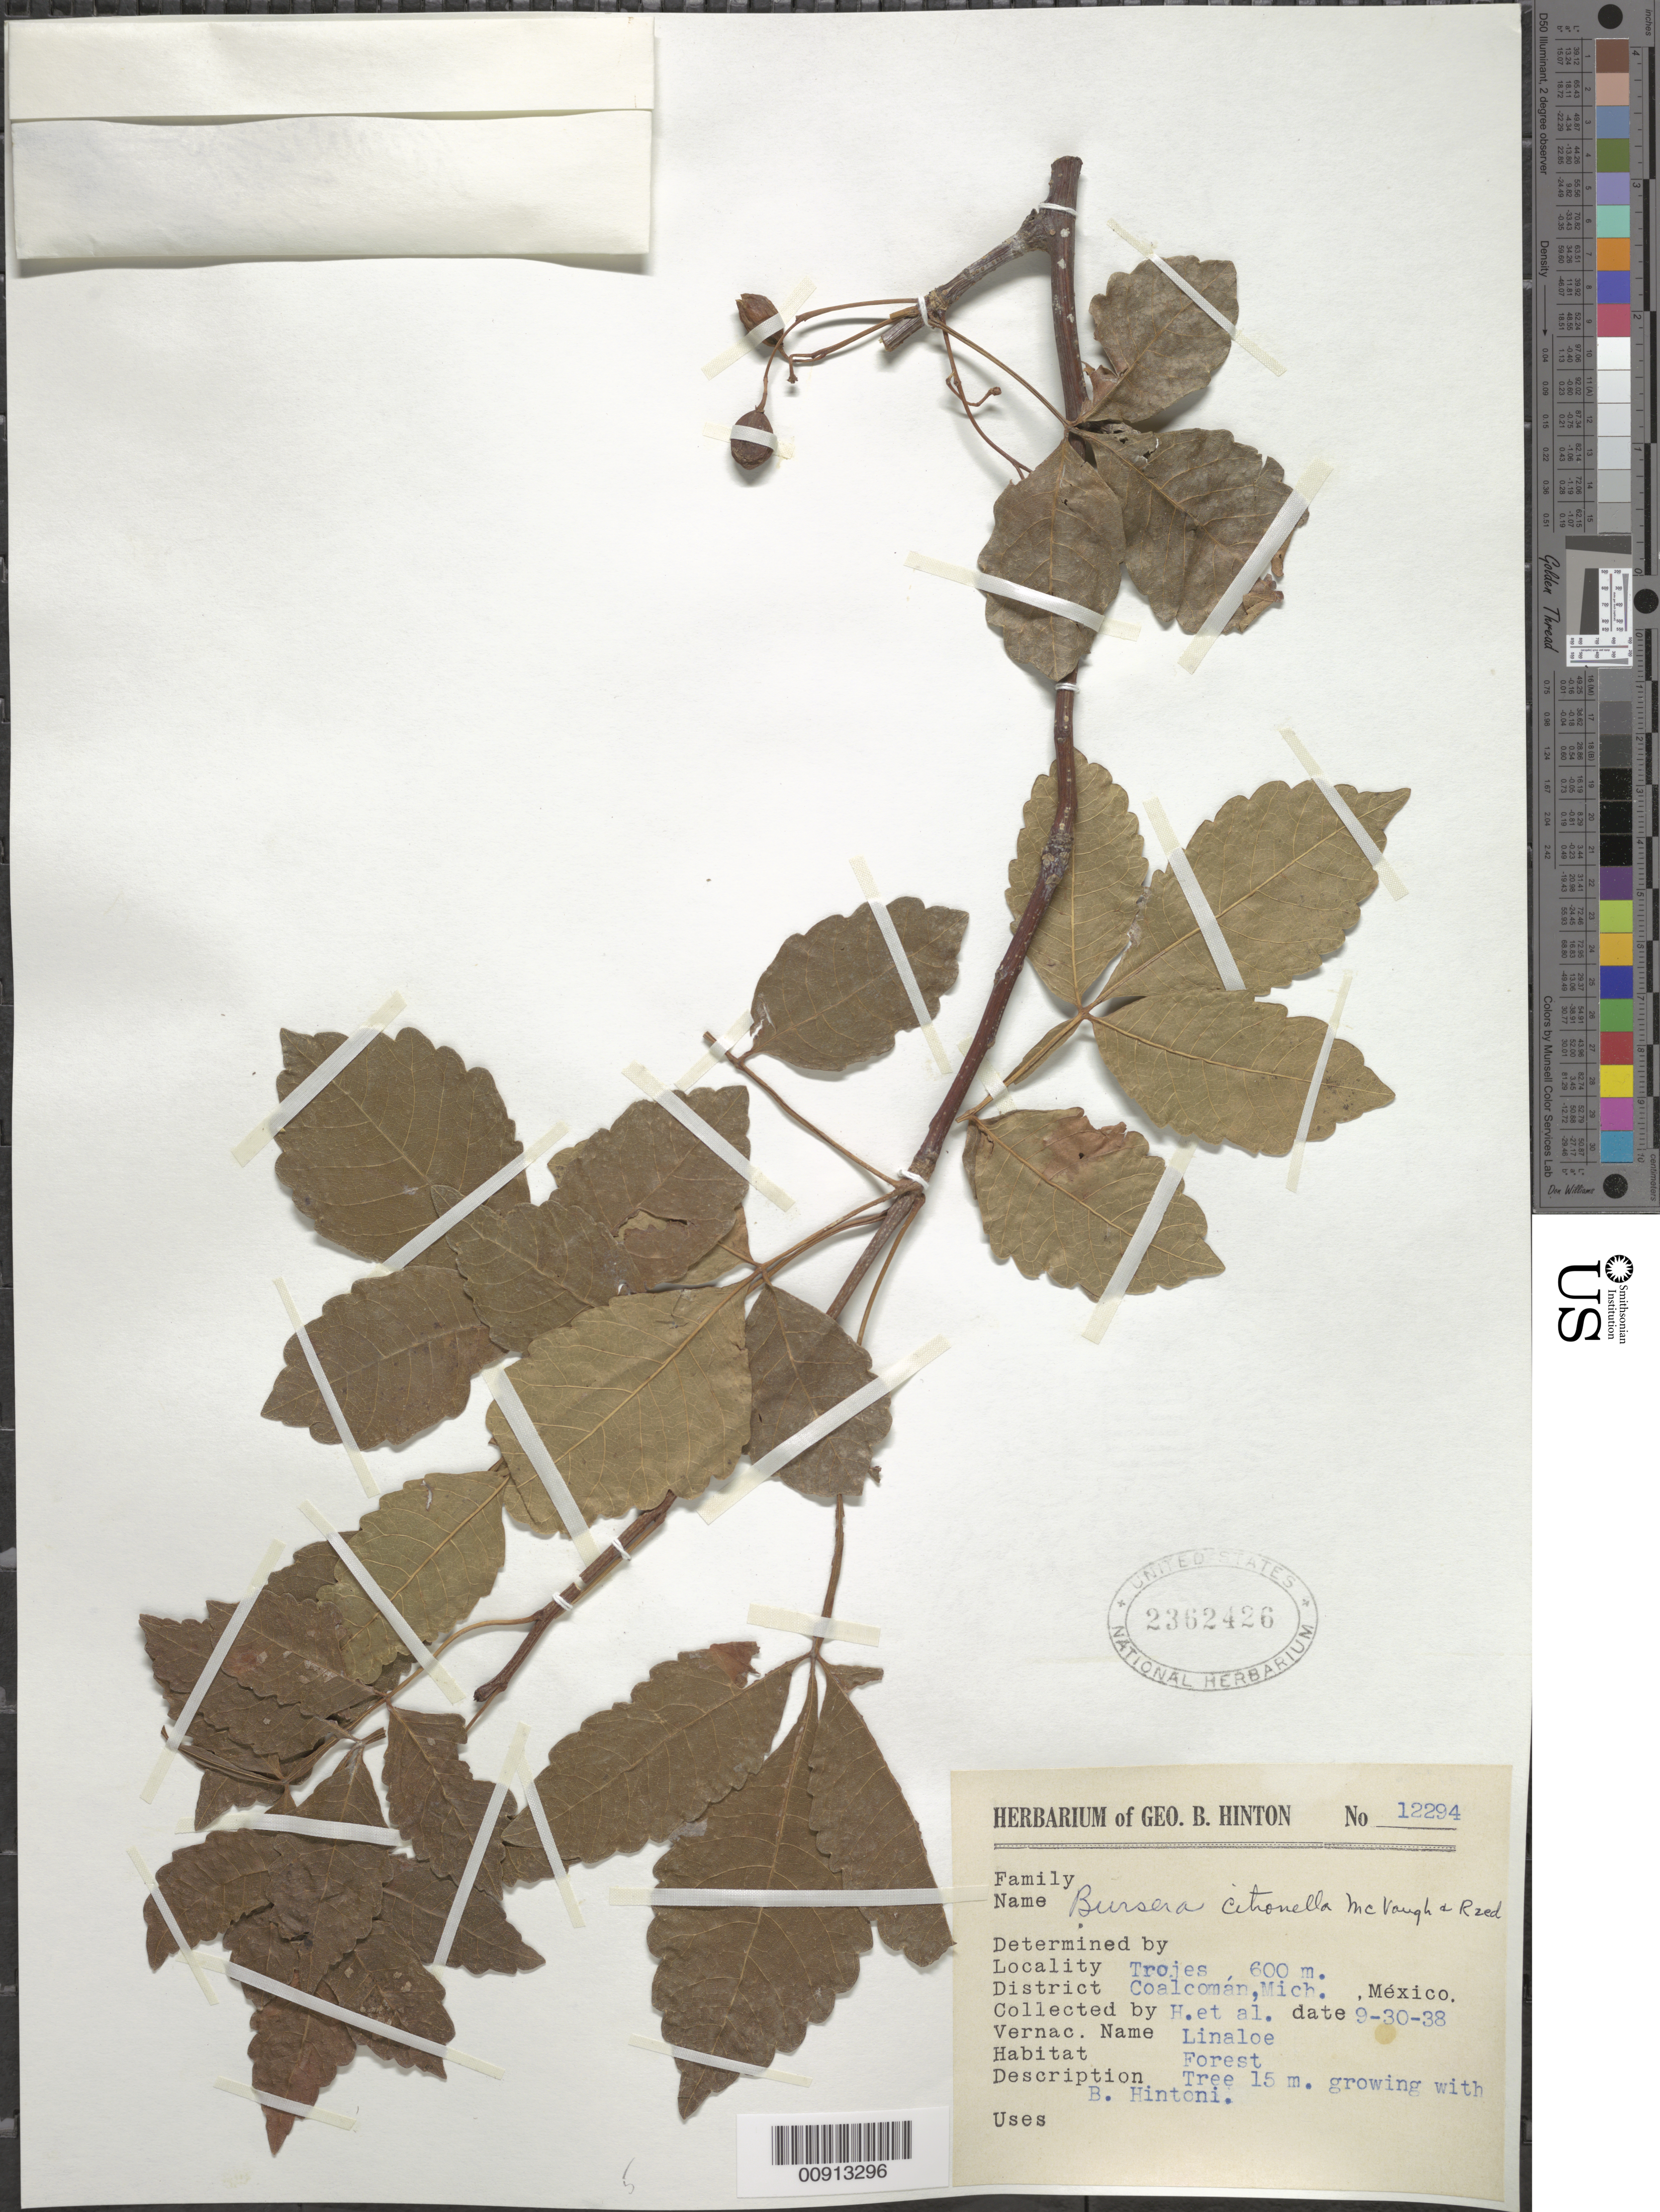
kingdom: Plantae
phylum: Tracheophyta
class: Magnoliopsida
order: Sapindales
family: Burseraceae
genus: Bursera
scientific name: Bursera citronella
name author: McVaugh & Rzed.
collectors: G. B. Hinton & et al.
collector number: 12294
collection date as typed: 30 Sep 1938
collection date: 1938-09-30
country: Mexico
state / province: Michoacán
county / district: Coalcomán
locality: Trojes, District Coalcomán, Michoacán.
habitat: Forest. Growing with B. Hintoni.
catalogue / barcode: US 2362426